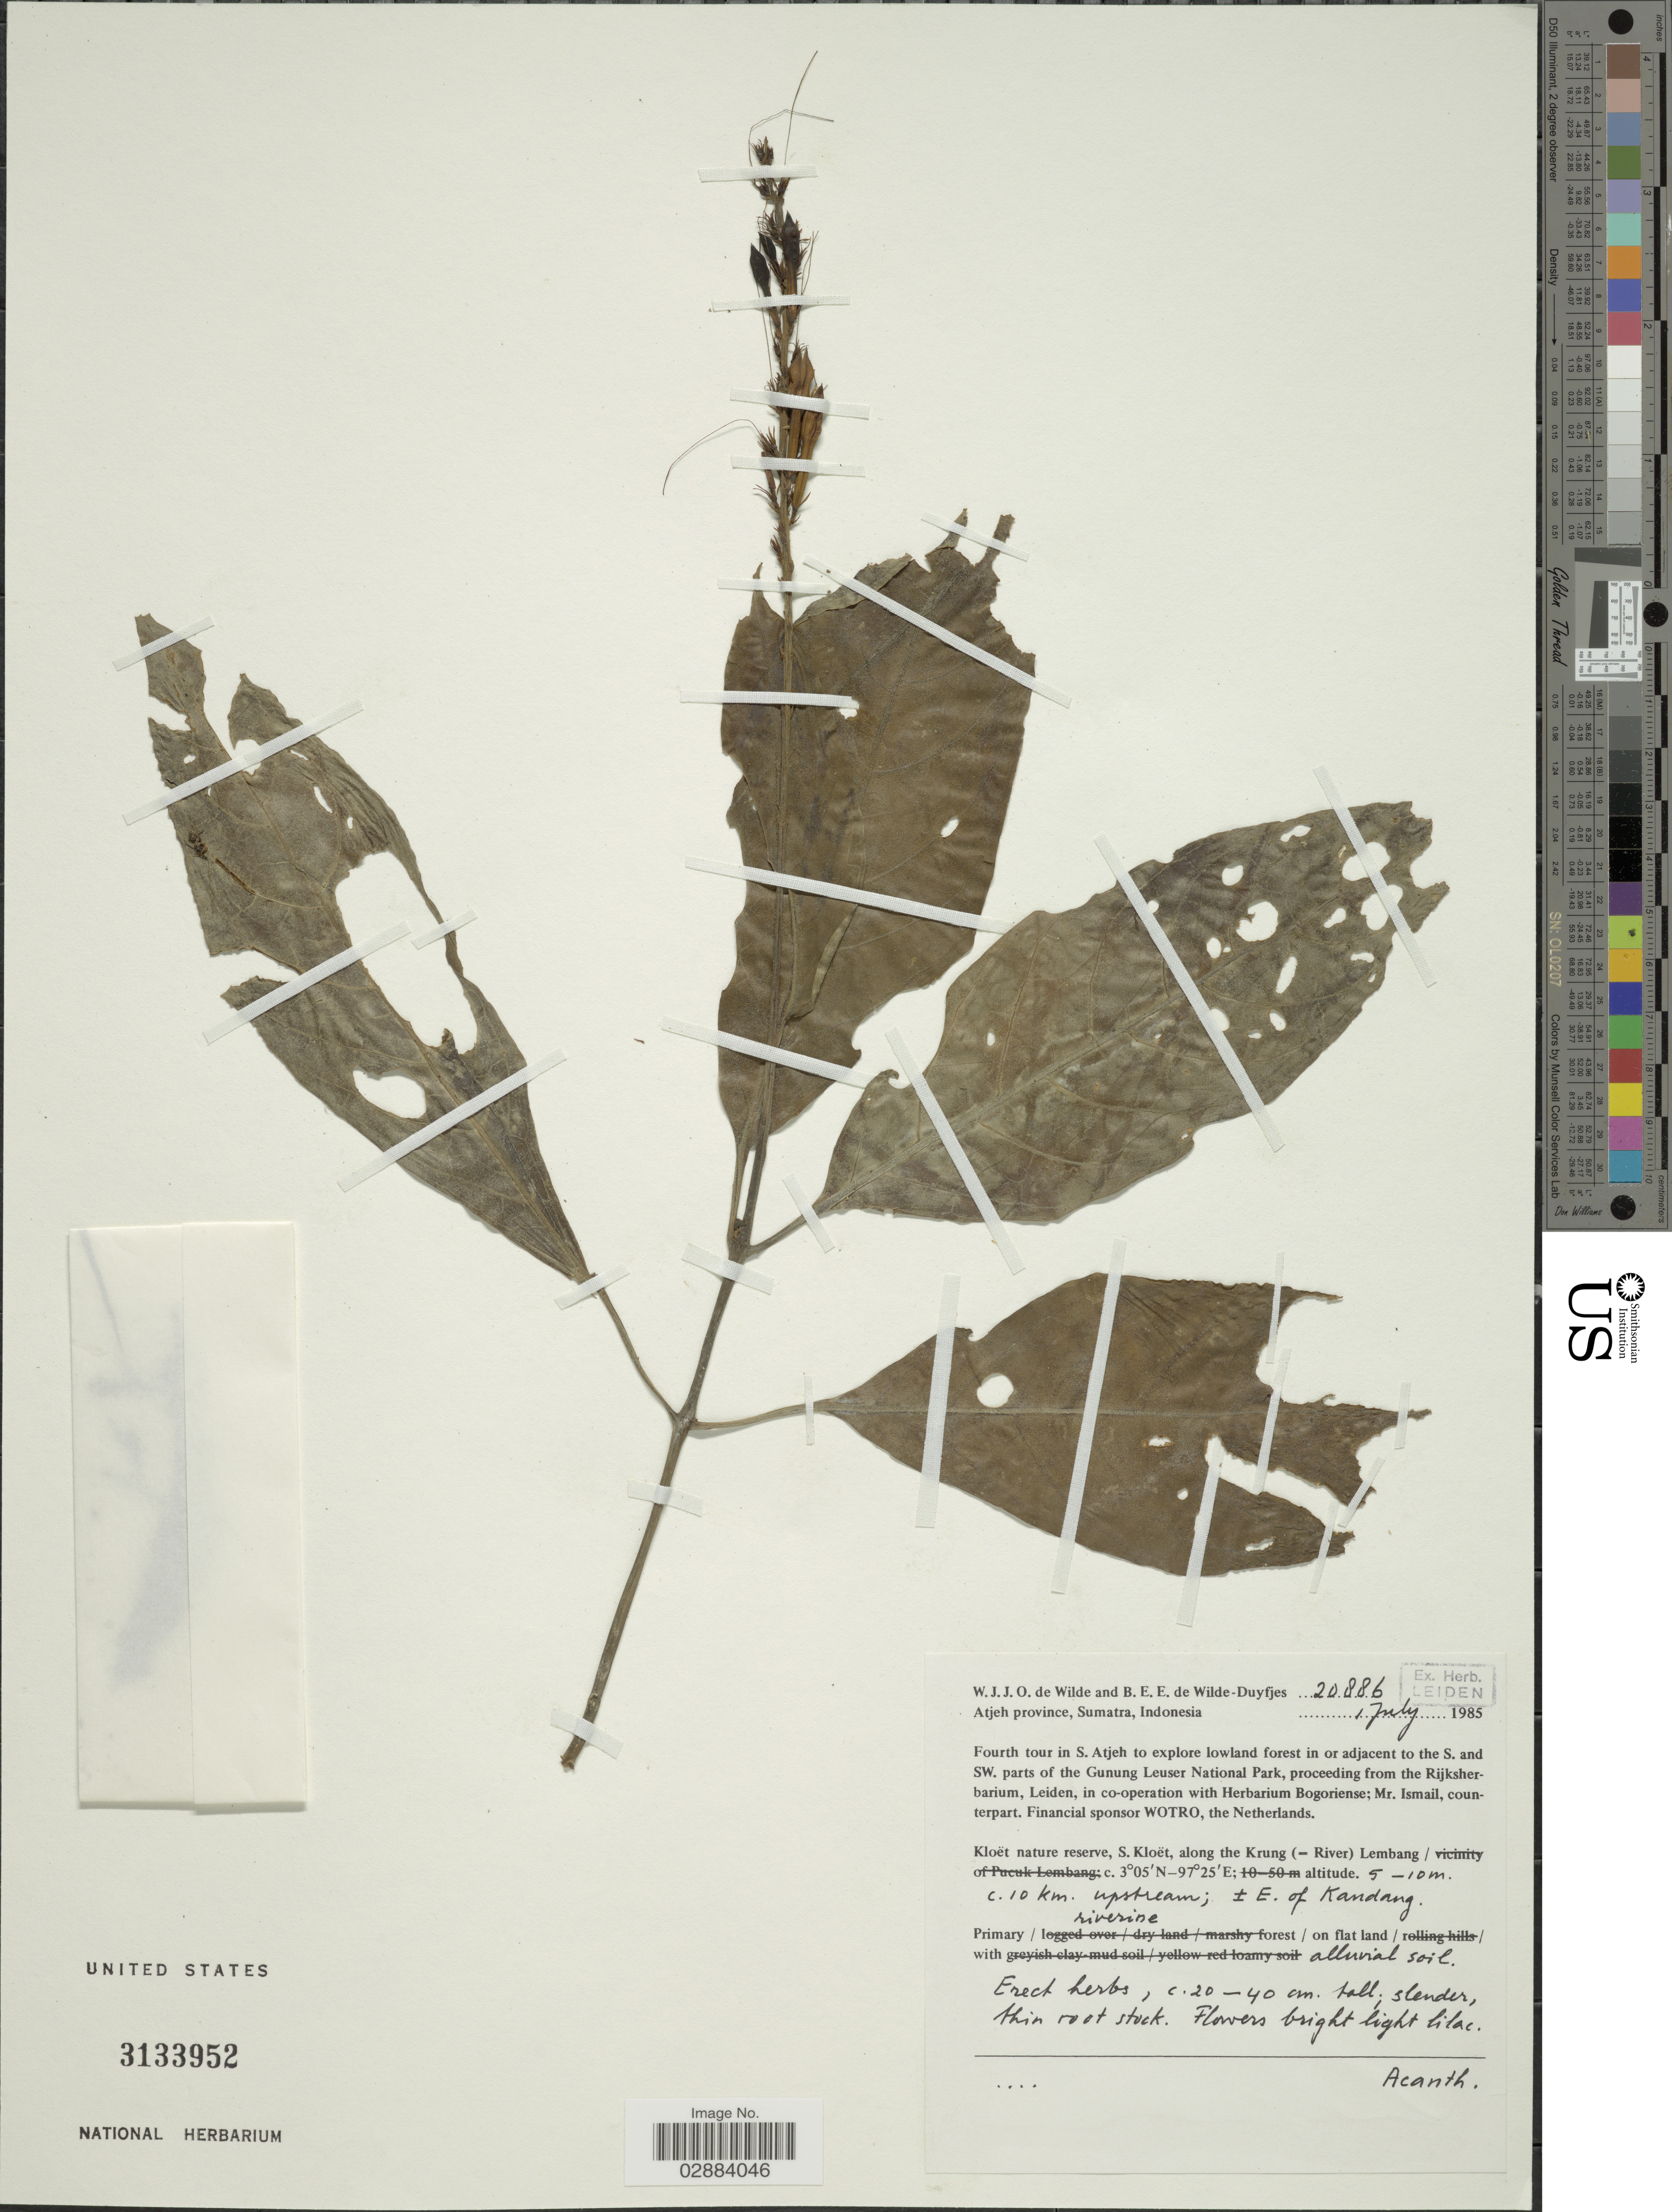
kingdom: Plantae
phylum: Tracheophyta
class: Magnoliopsida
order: Lamiales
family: Acanthaceae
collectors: W. J. de Wilde & B. E. de Wilde-Duyfjes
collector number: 20886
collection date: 1985-07-01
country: Indonesia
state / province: Sumatra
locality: Atjeh province. S. Atjeh. Kloët nature reserve, S. Kloët, along the Krung (= River) Lembang. C. 10 km upstream; ± E. of Kandang.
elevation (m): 5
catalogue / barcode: US 3133952